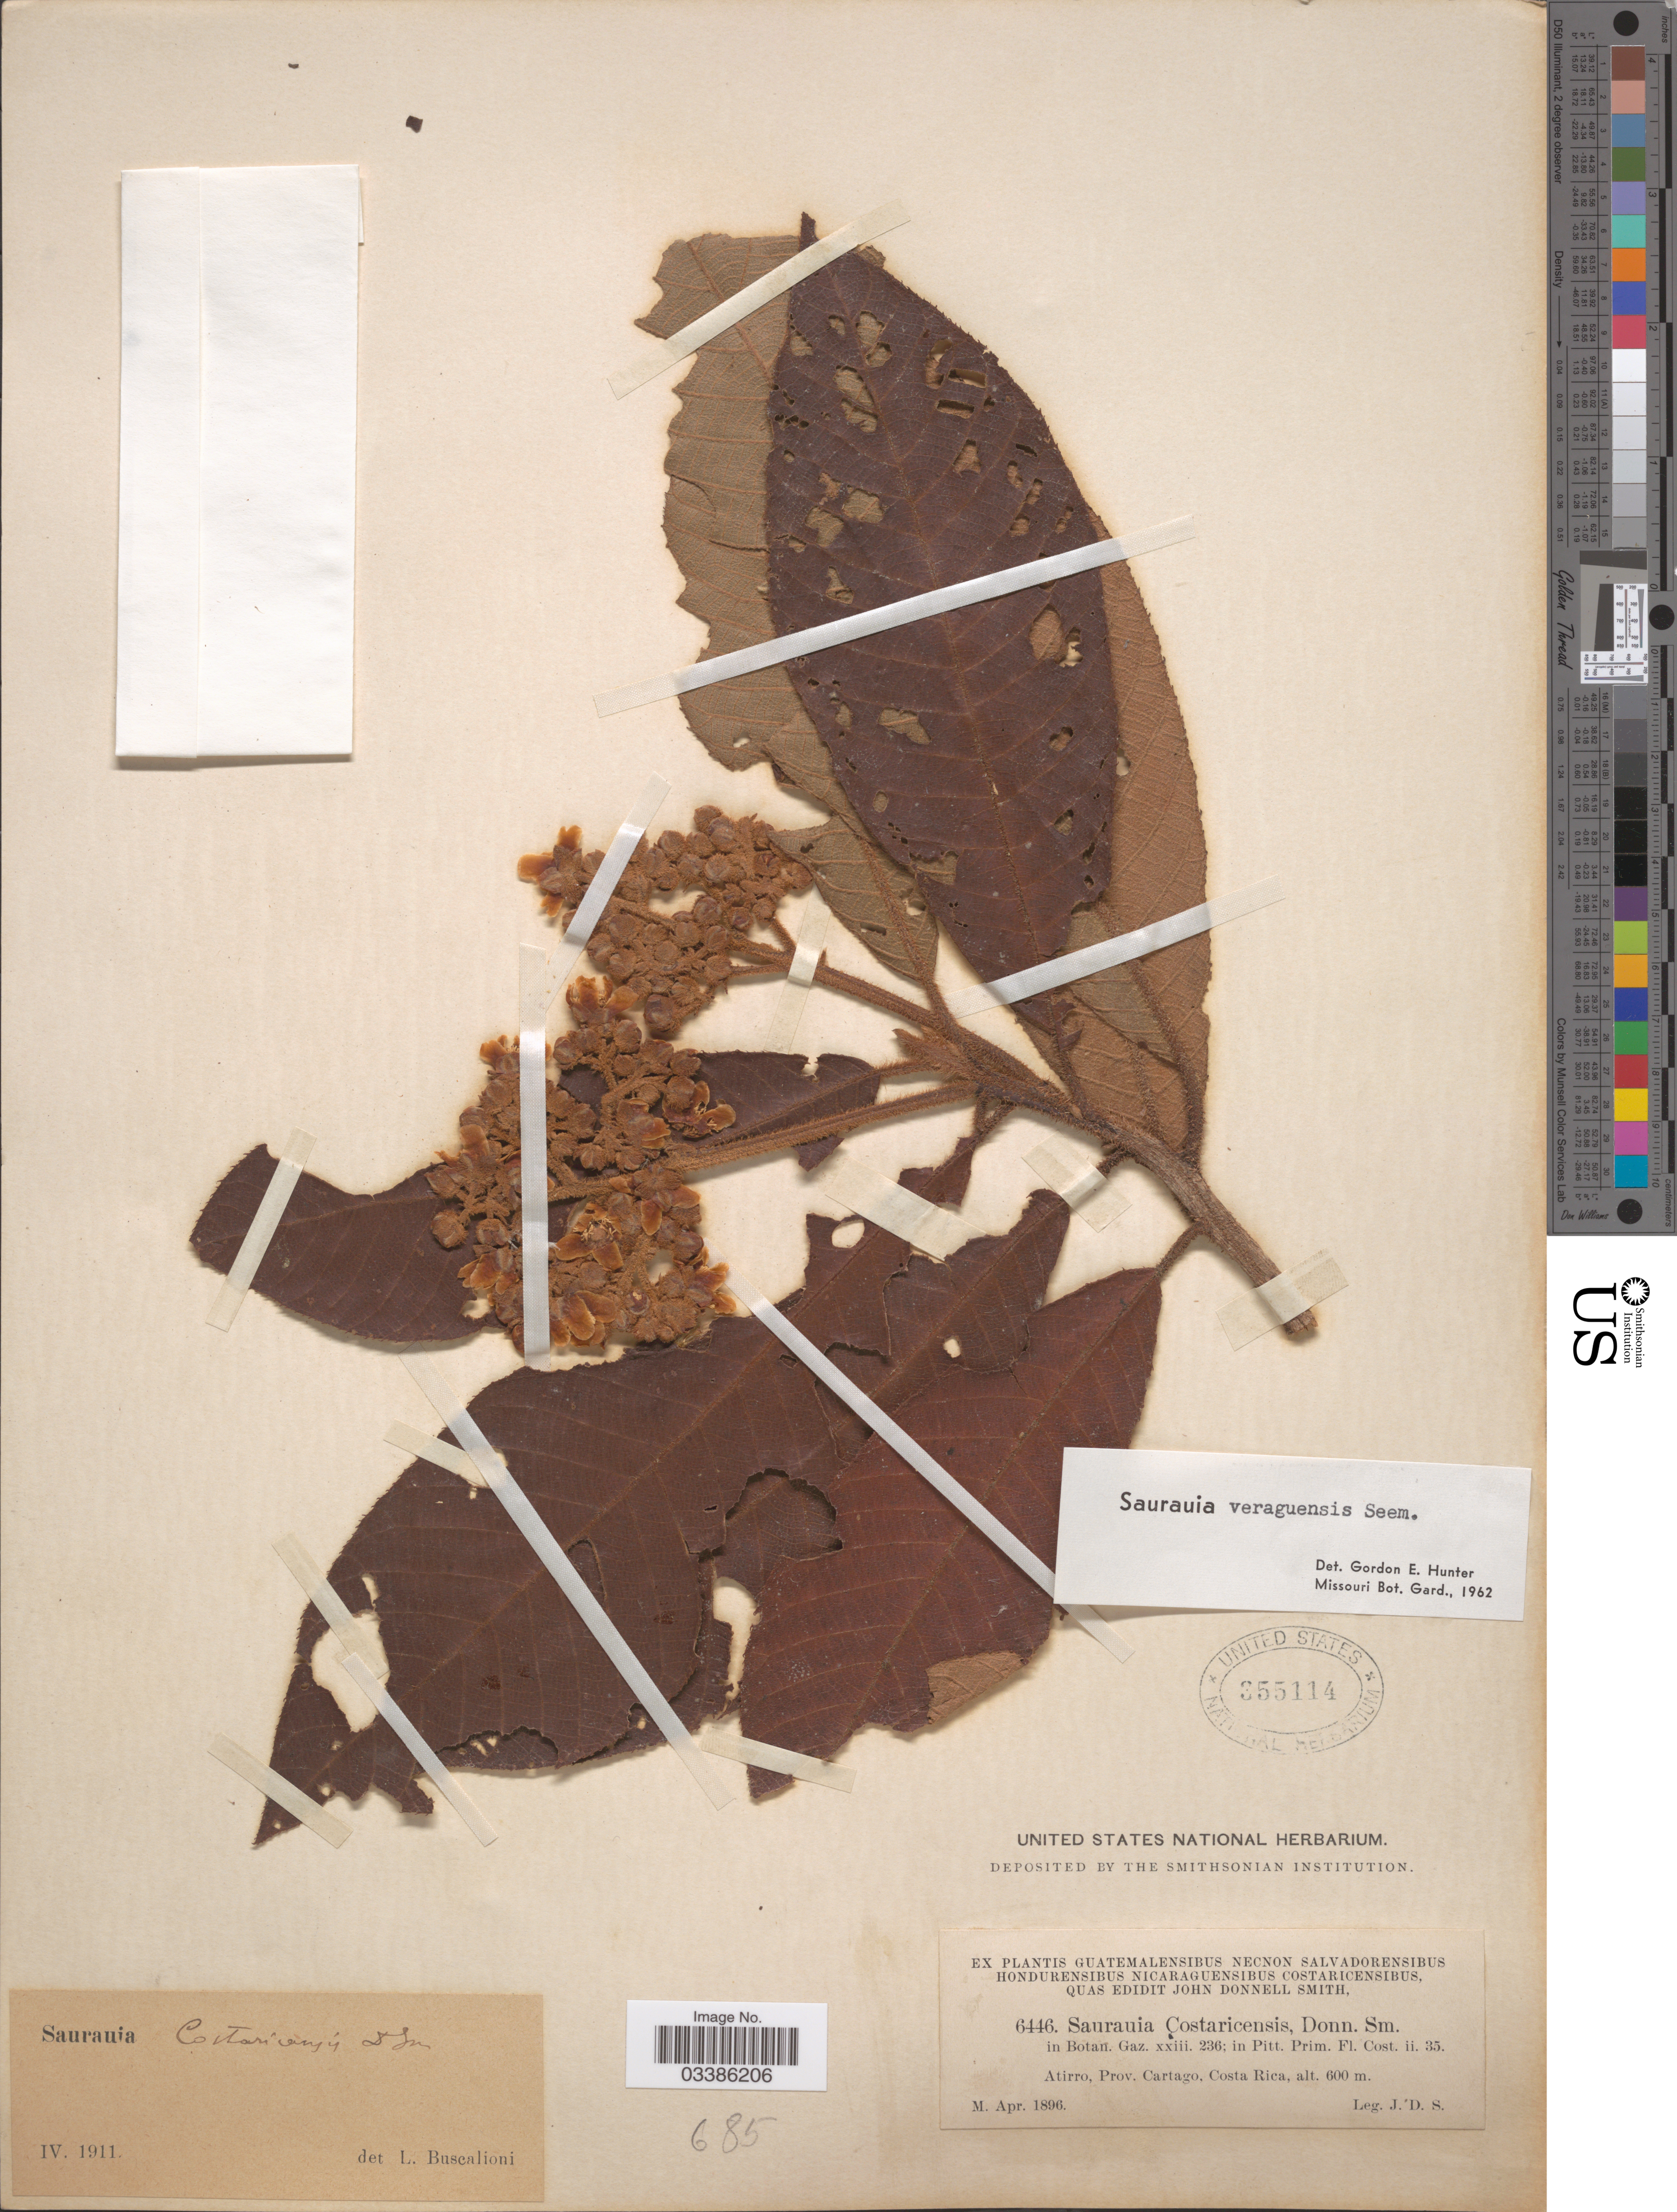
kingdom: Plantae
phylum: Tracheophyta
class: Magnoliopsida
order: Ericales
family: Actinidiaceae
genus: Saurauia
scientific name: Saurauia veraguasensis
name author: Seem.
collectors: J. Donnell Smith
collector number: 6446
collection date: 1896-04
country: Costa Rica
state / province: Cartago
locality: Atirro.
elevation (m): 600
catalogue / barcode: US 355114